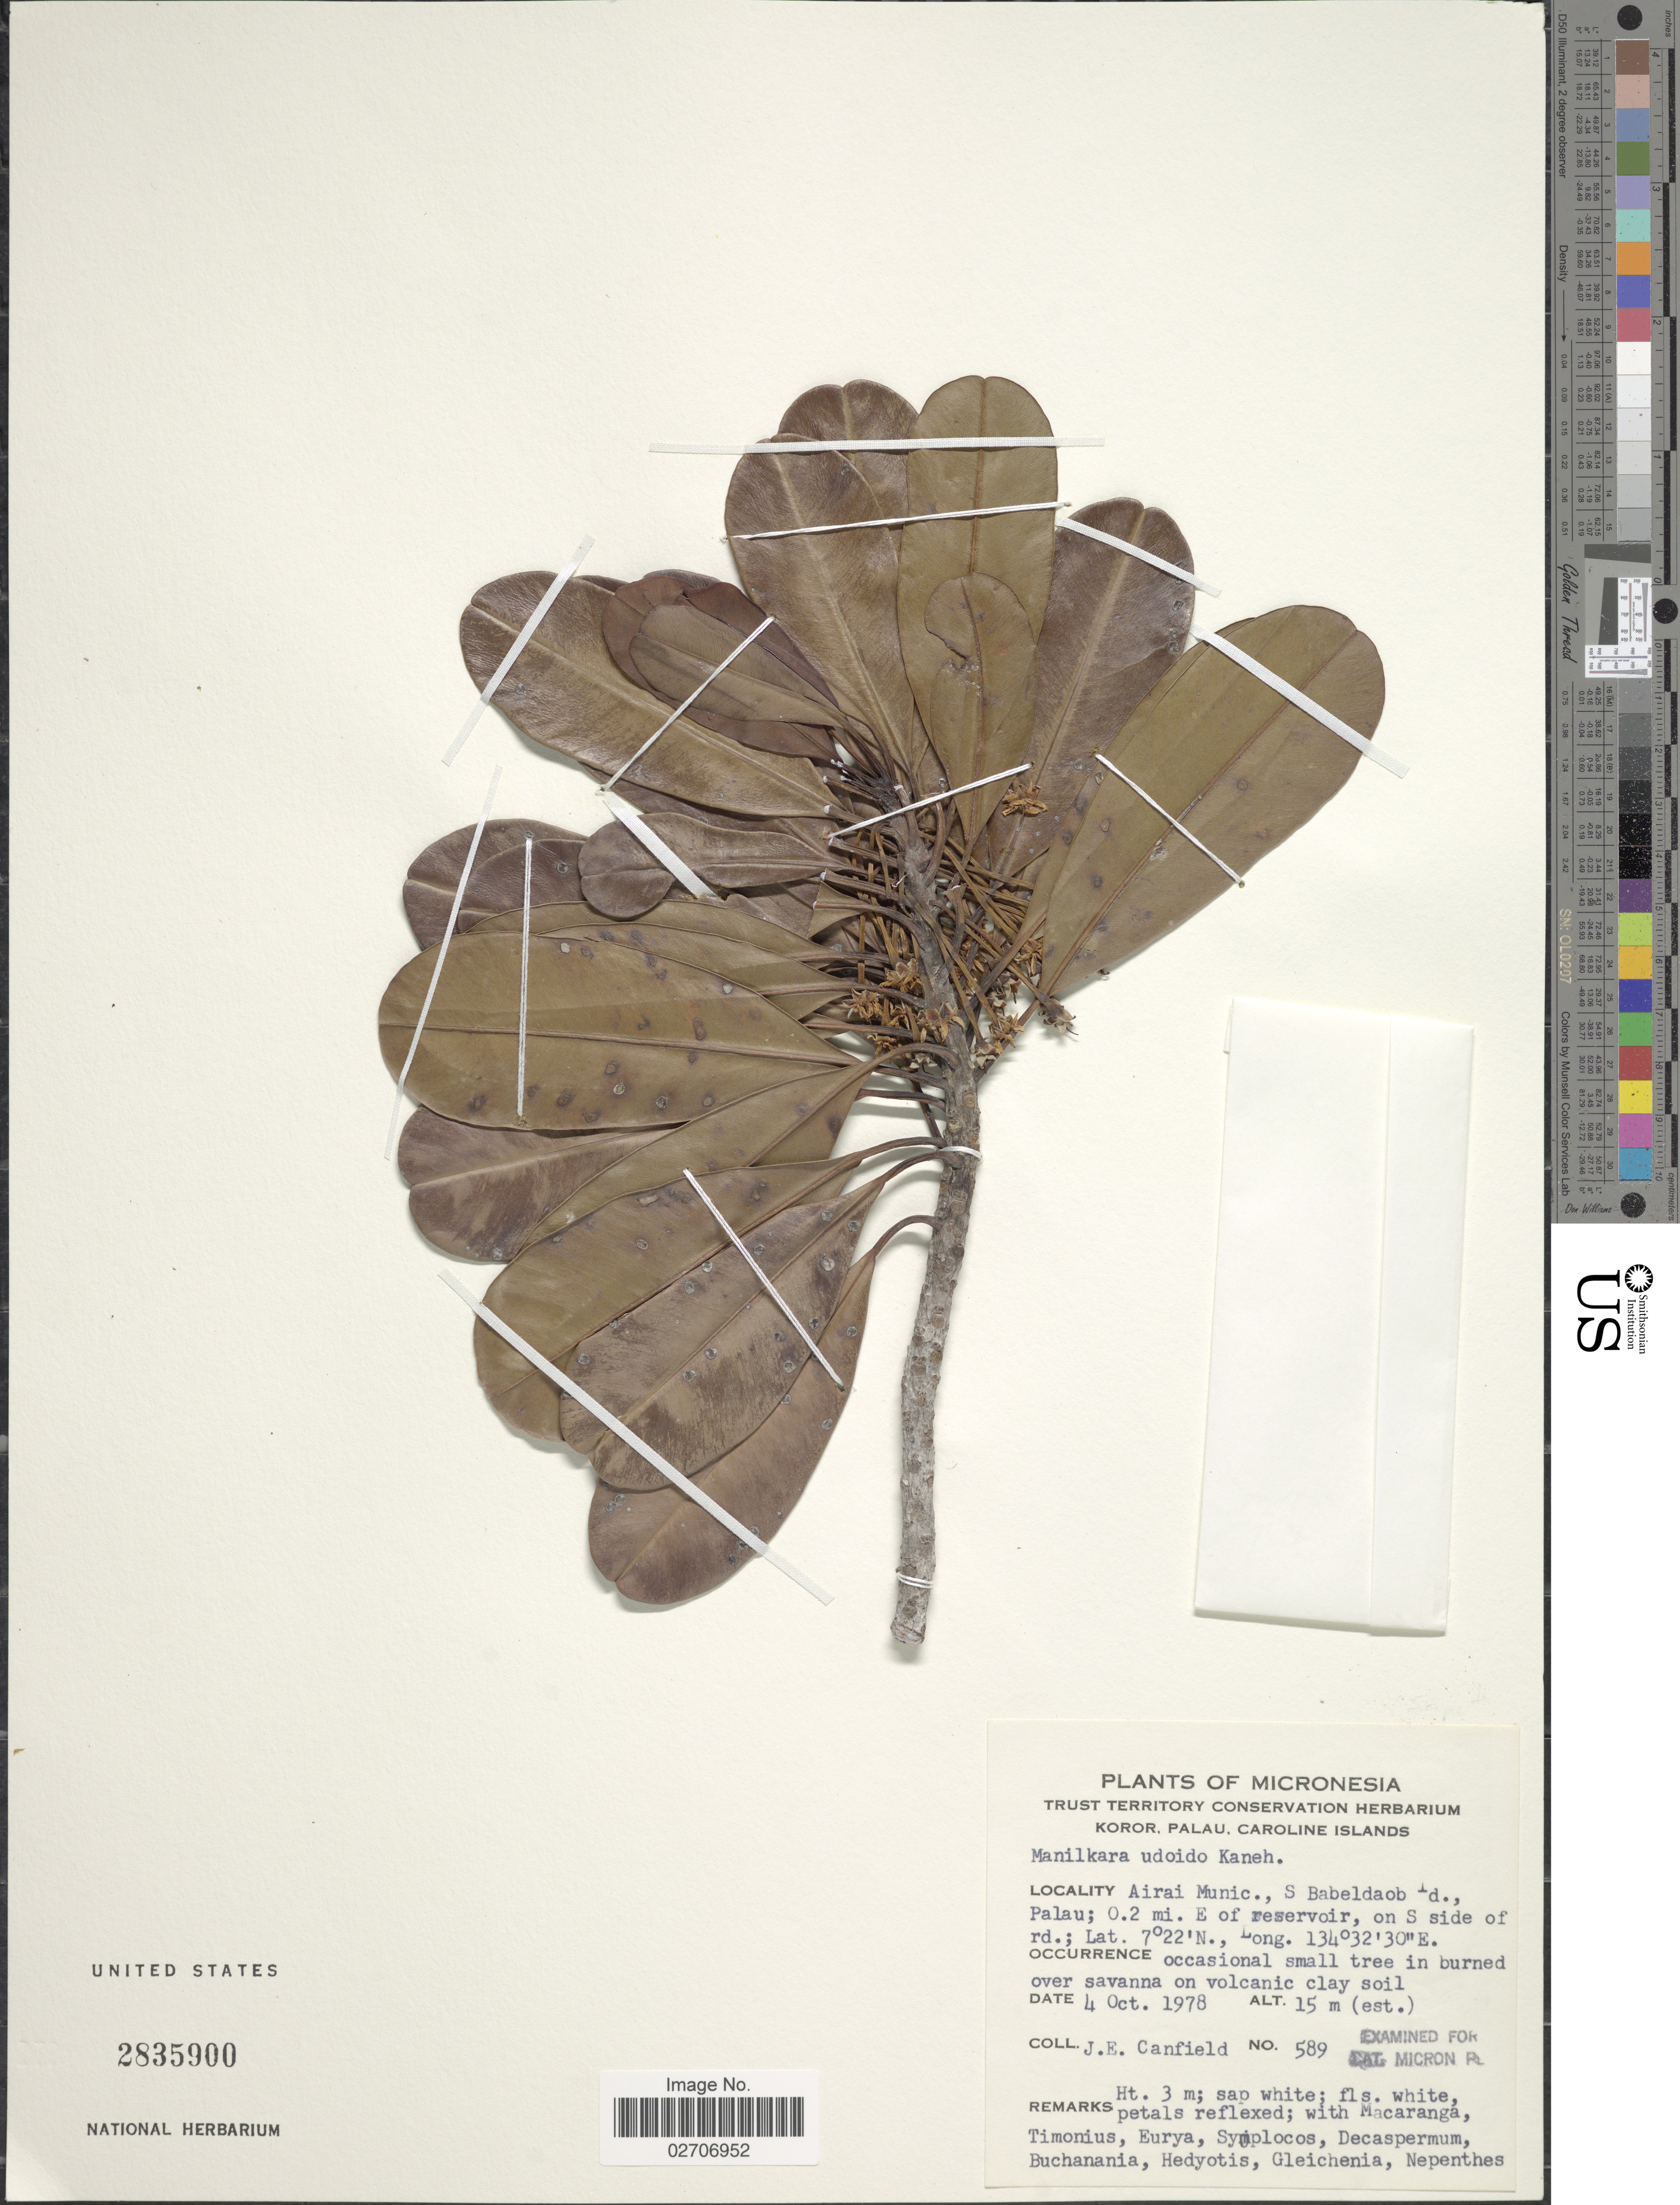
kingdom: Plantae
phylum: Tracheophyta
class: Magnoliopsida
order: Ericales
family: Sapotaceae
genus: Manilkara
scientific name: Manilkara udoido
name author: Kaneh.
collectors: J. E. Canfield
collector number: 589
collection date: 1978-10-04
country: Palau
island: Babeldaob [Babelthuap]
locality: Airai Munic., S Babeldaob Id., Palau; 0.2 mi E of reservoir, on S side of rd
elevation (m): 15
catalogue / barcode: US 2835900